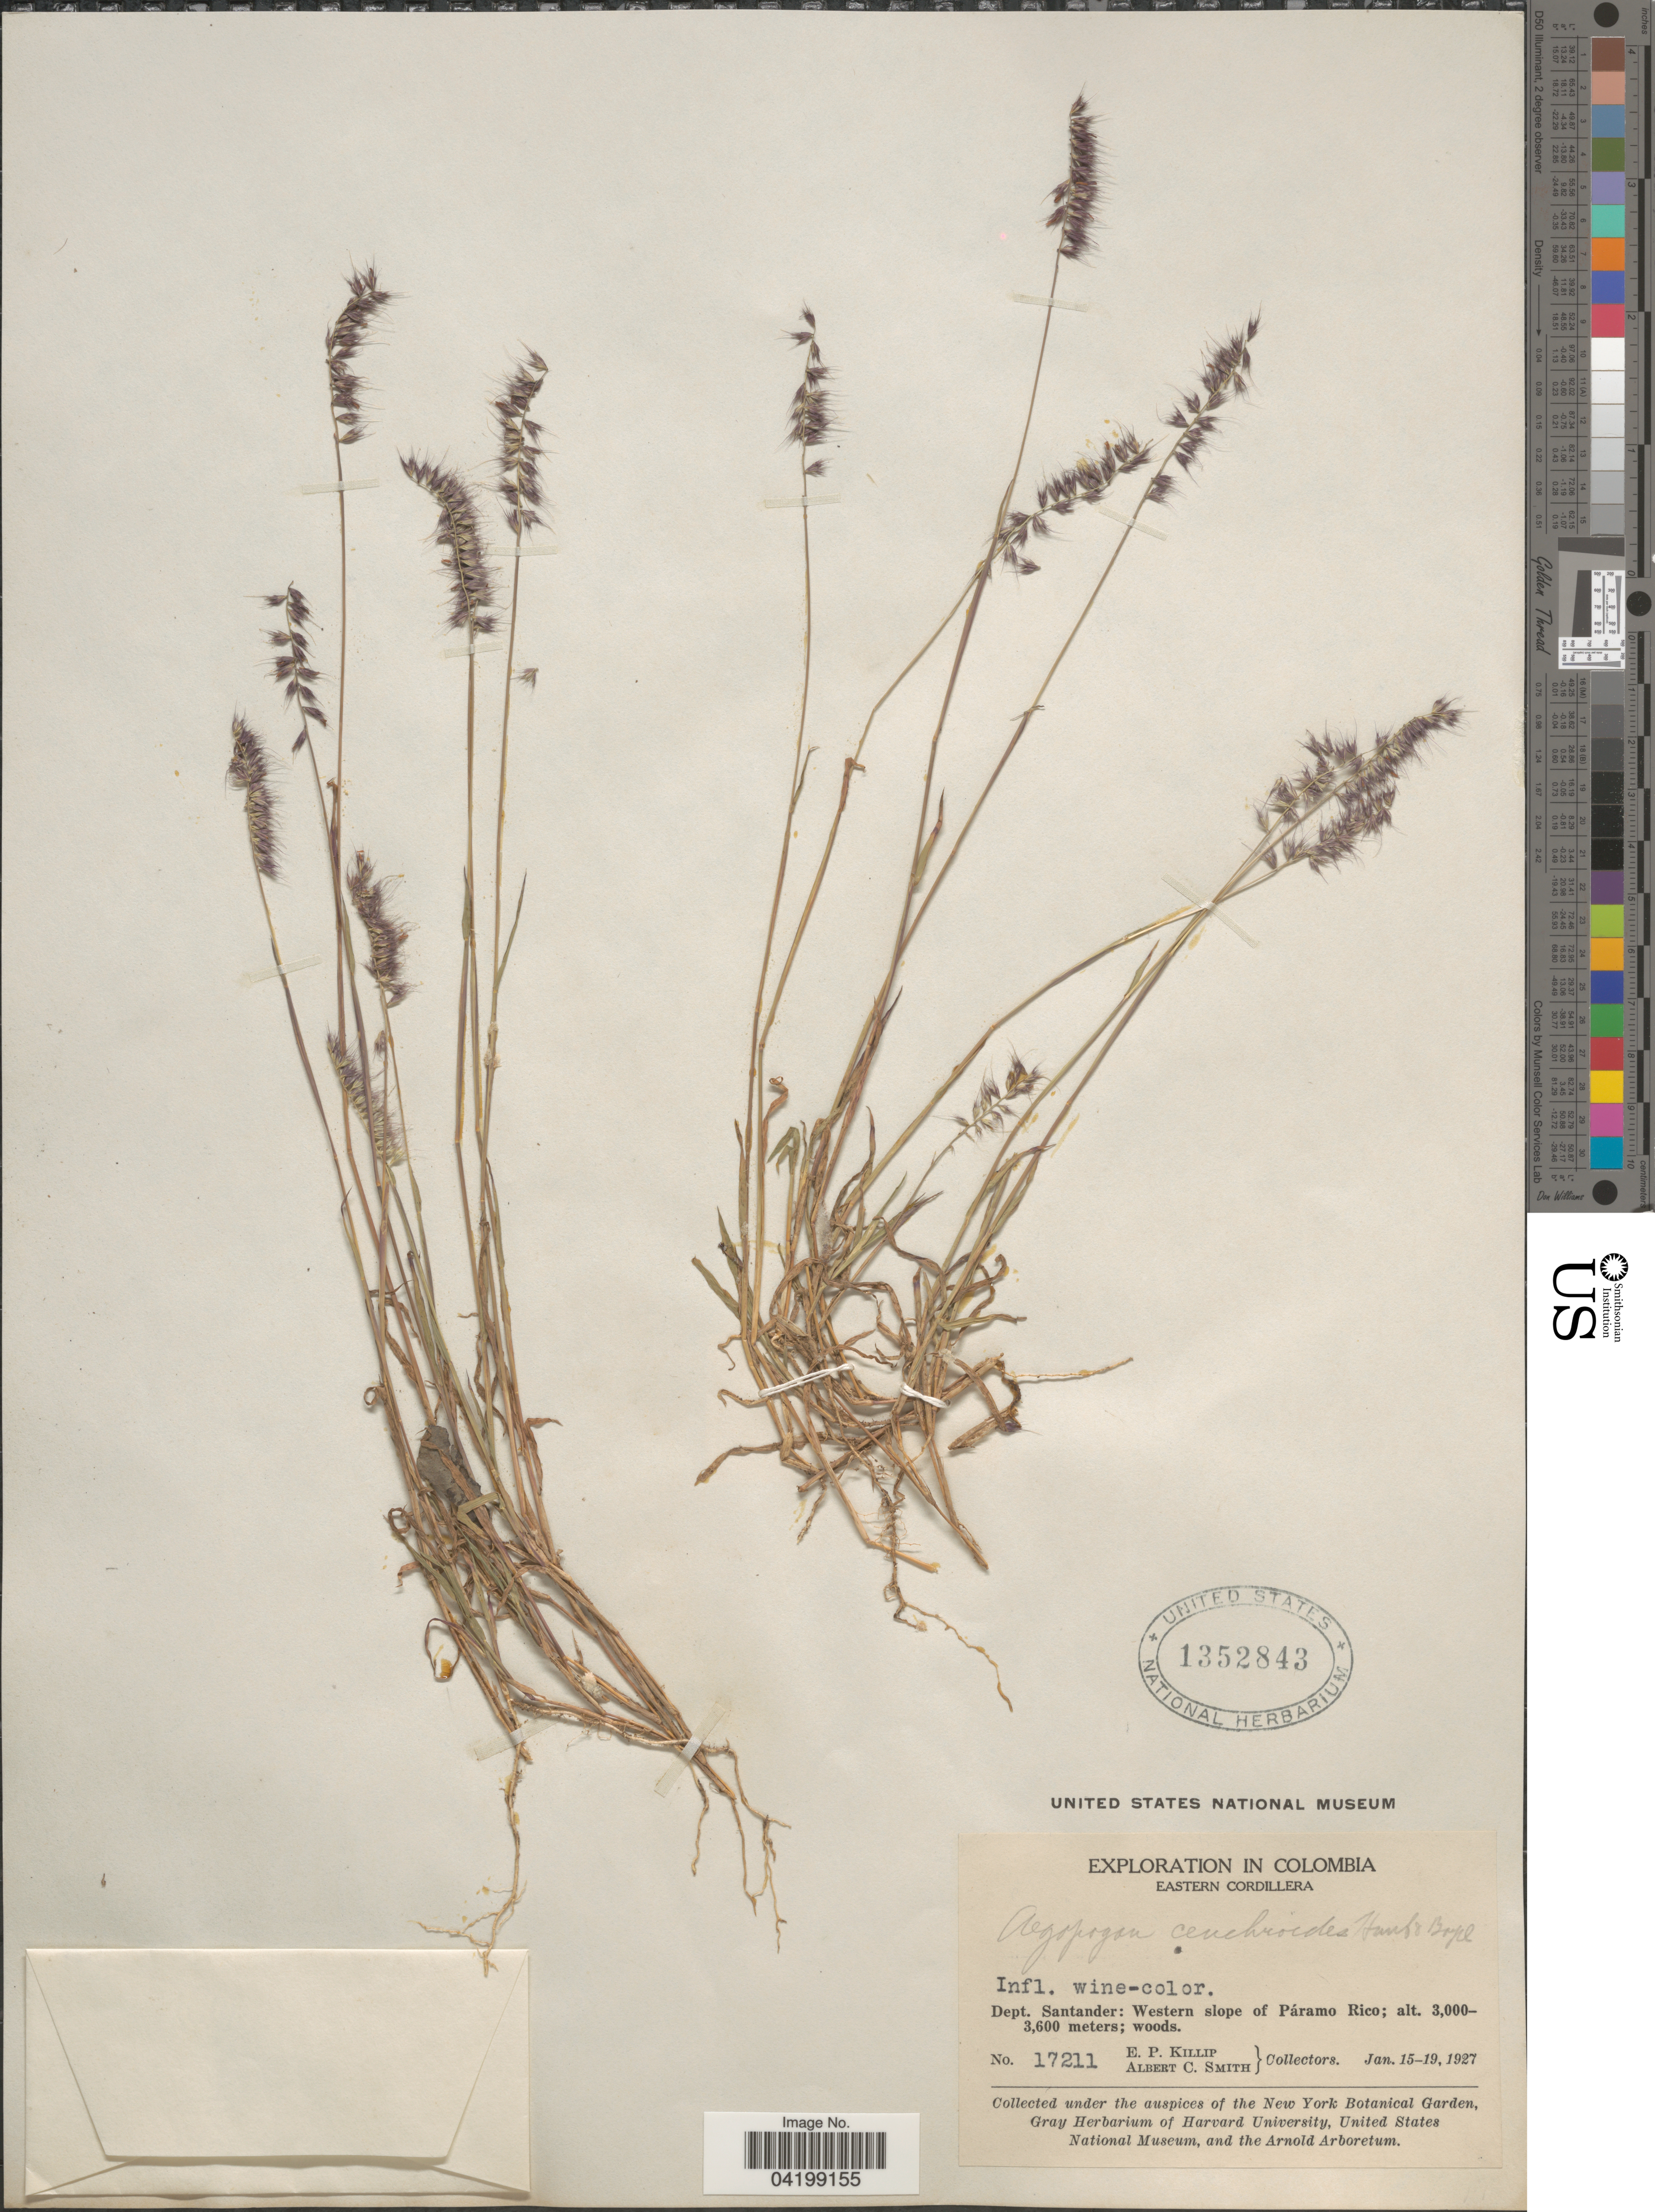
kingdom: Plantae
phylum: Tracheophyta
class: Liliopsida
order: Poales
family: Poaceae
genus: Muhlenbergia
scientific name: Muhlenbergia cenchroides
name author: (Humb. & Bonpl. ex Willd.) P.M. Peterson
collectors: E. P. Killip & A. C. Smith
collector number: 17211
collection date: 1927-01-15/1927-01-19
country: Colombia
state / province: Santander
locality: Exploration in Colombia. Eastern Cordillera. Dept. Santander: Western slope of Páramo Rico.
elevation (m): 3000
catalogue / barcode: US 1352843